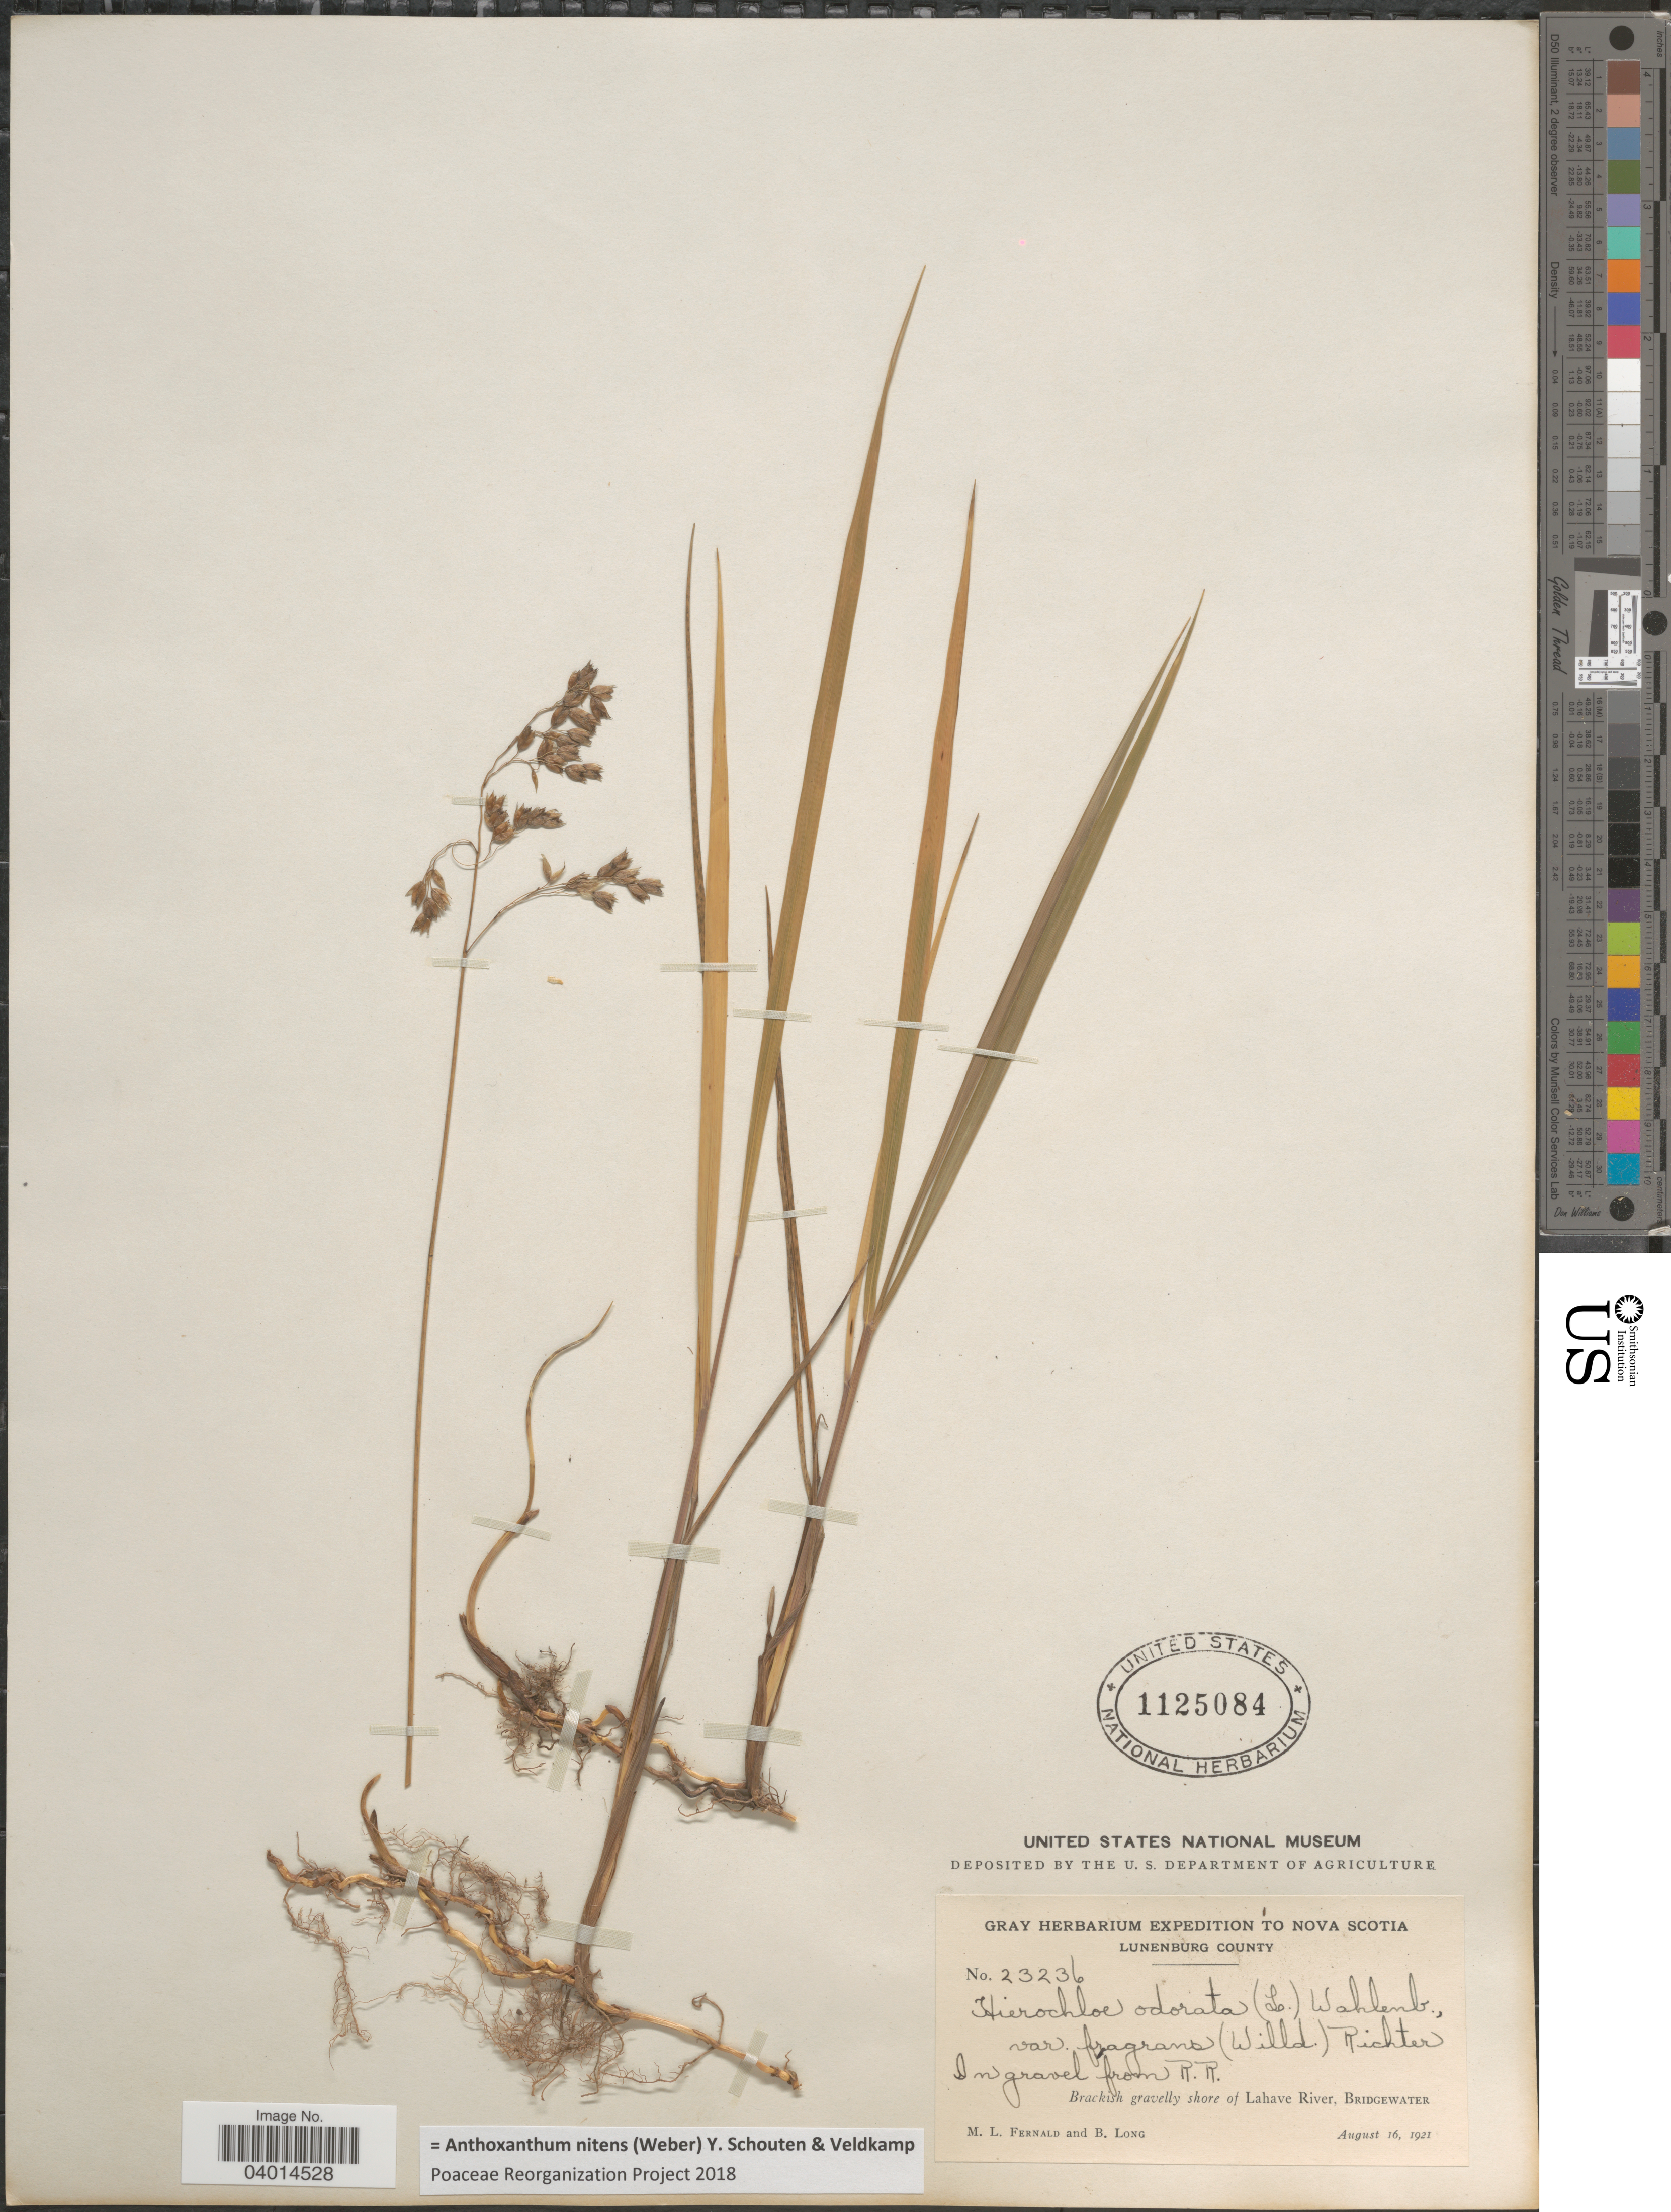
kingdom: Plantae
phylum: Tracheophyta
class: Liliopsida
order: Poales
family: Poaceae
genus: Anthoxanthum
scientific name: Anthoxanthum nitens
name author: (G.H. Weber) R.T.A. Schouten & Veldkamp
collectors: M. L. Fernald & B. Long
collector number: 23236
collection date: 1921-08-16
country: Canada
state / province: Nova Scotia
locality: Lunenburg County. From R.R. Shore of Lahave River, Bridgewater.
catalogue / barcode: US 1125084